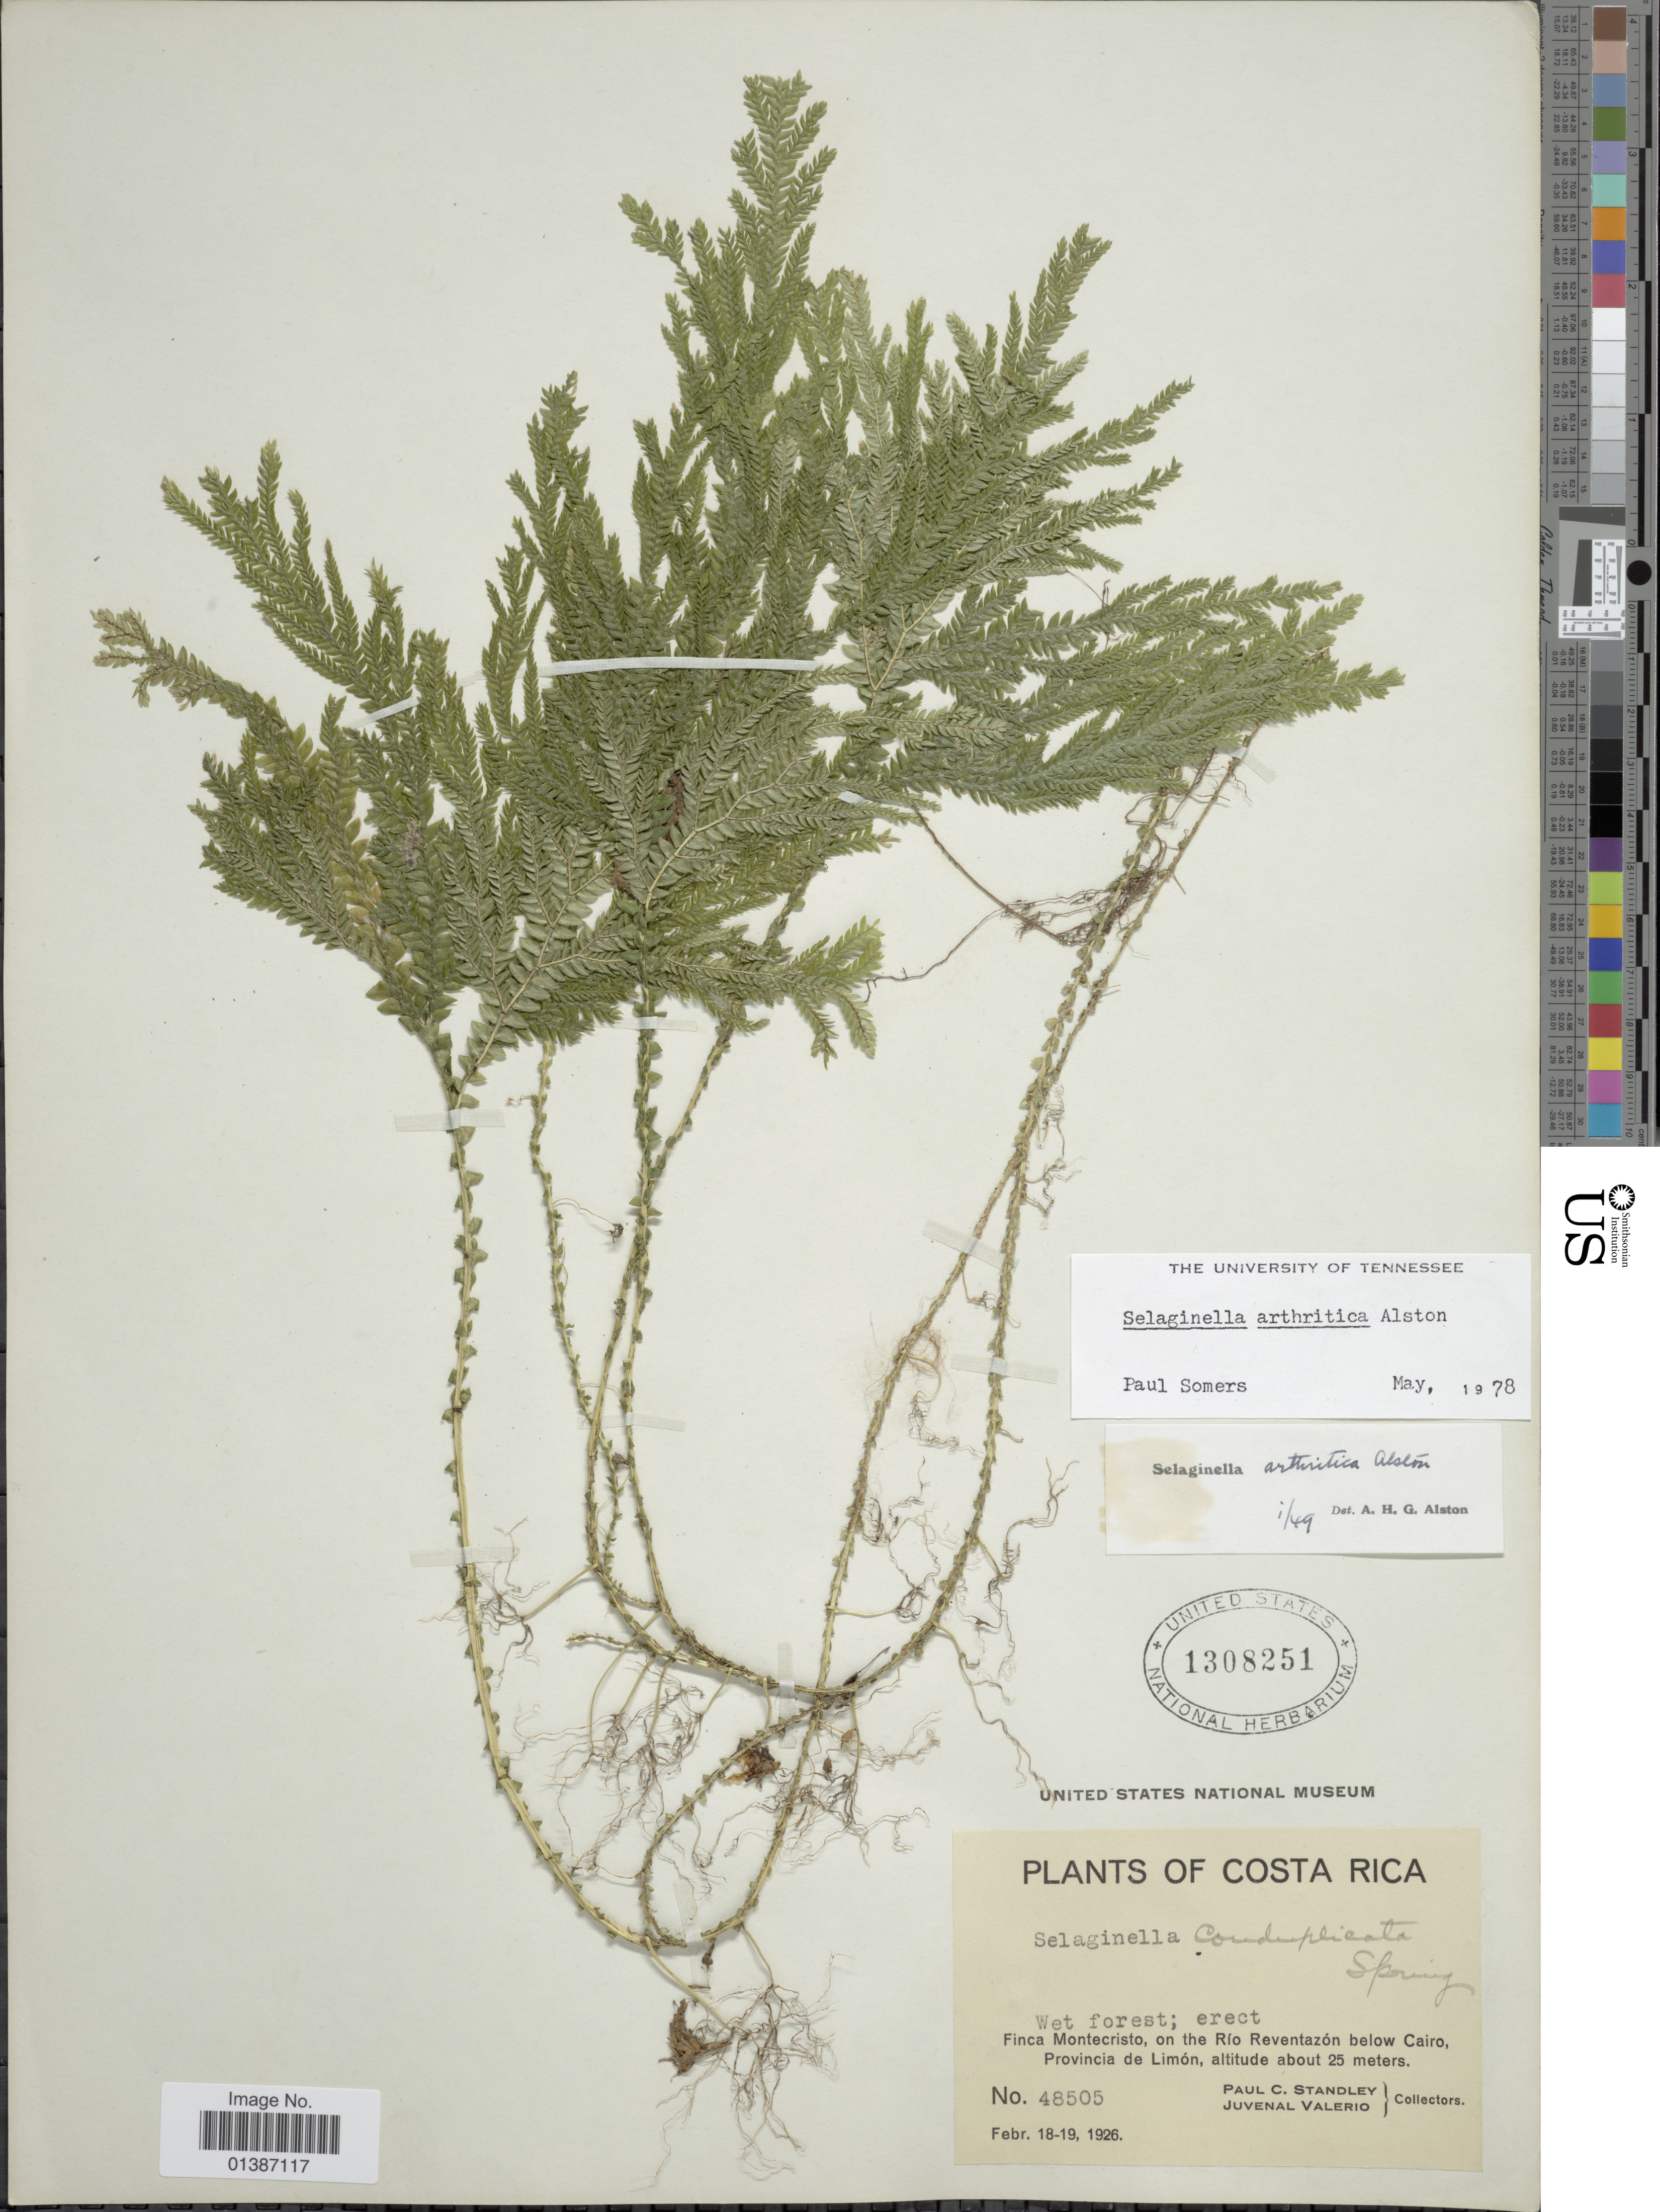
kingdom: Plantae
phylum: Tracheophyta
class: Lycopodiopsida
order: Selaginellales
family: Selaginellaceae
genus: Selaginella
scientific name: Selaginella arthritica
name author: Alston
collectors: P. C. Standley & J. Valerio R.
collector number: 48505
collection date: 1926-02-18/1926-02-19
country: Costa Rica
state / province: Limón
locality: Finca Montecristo, on the Río Reventazón below Cairo, Provincia de Limón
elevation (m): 25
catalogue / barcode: US 1308251